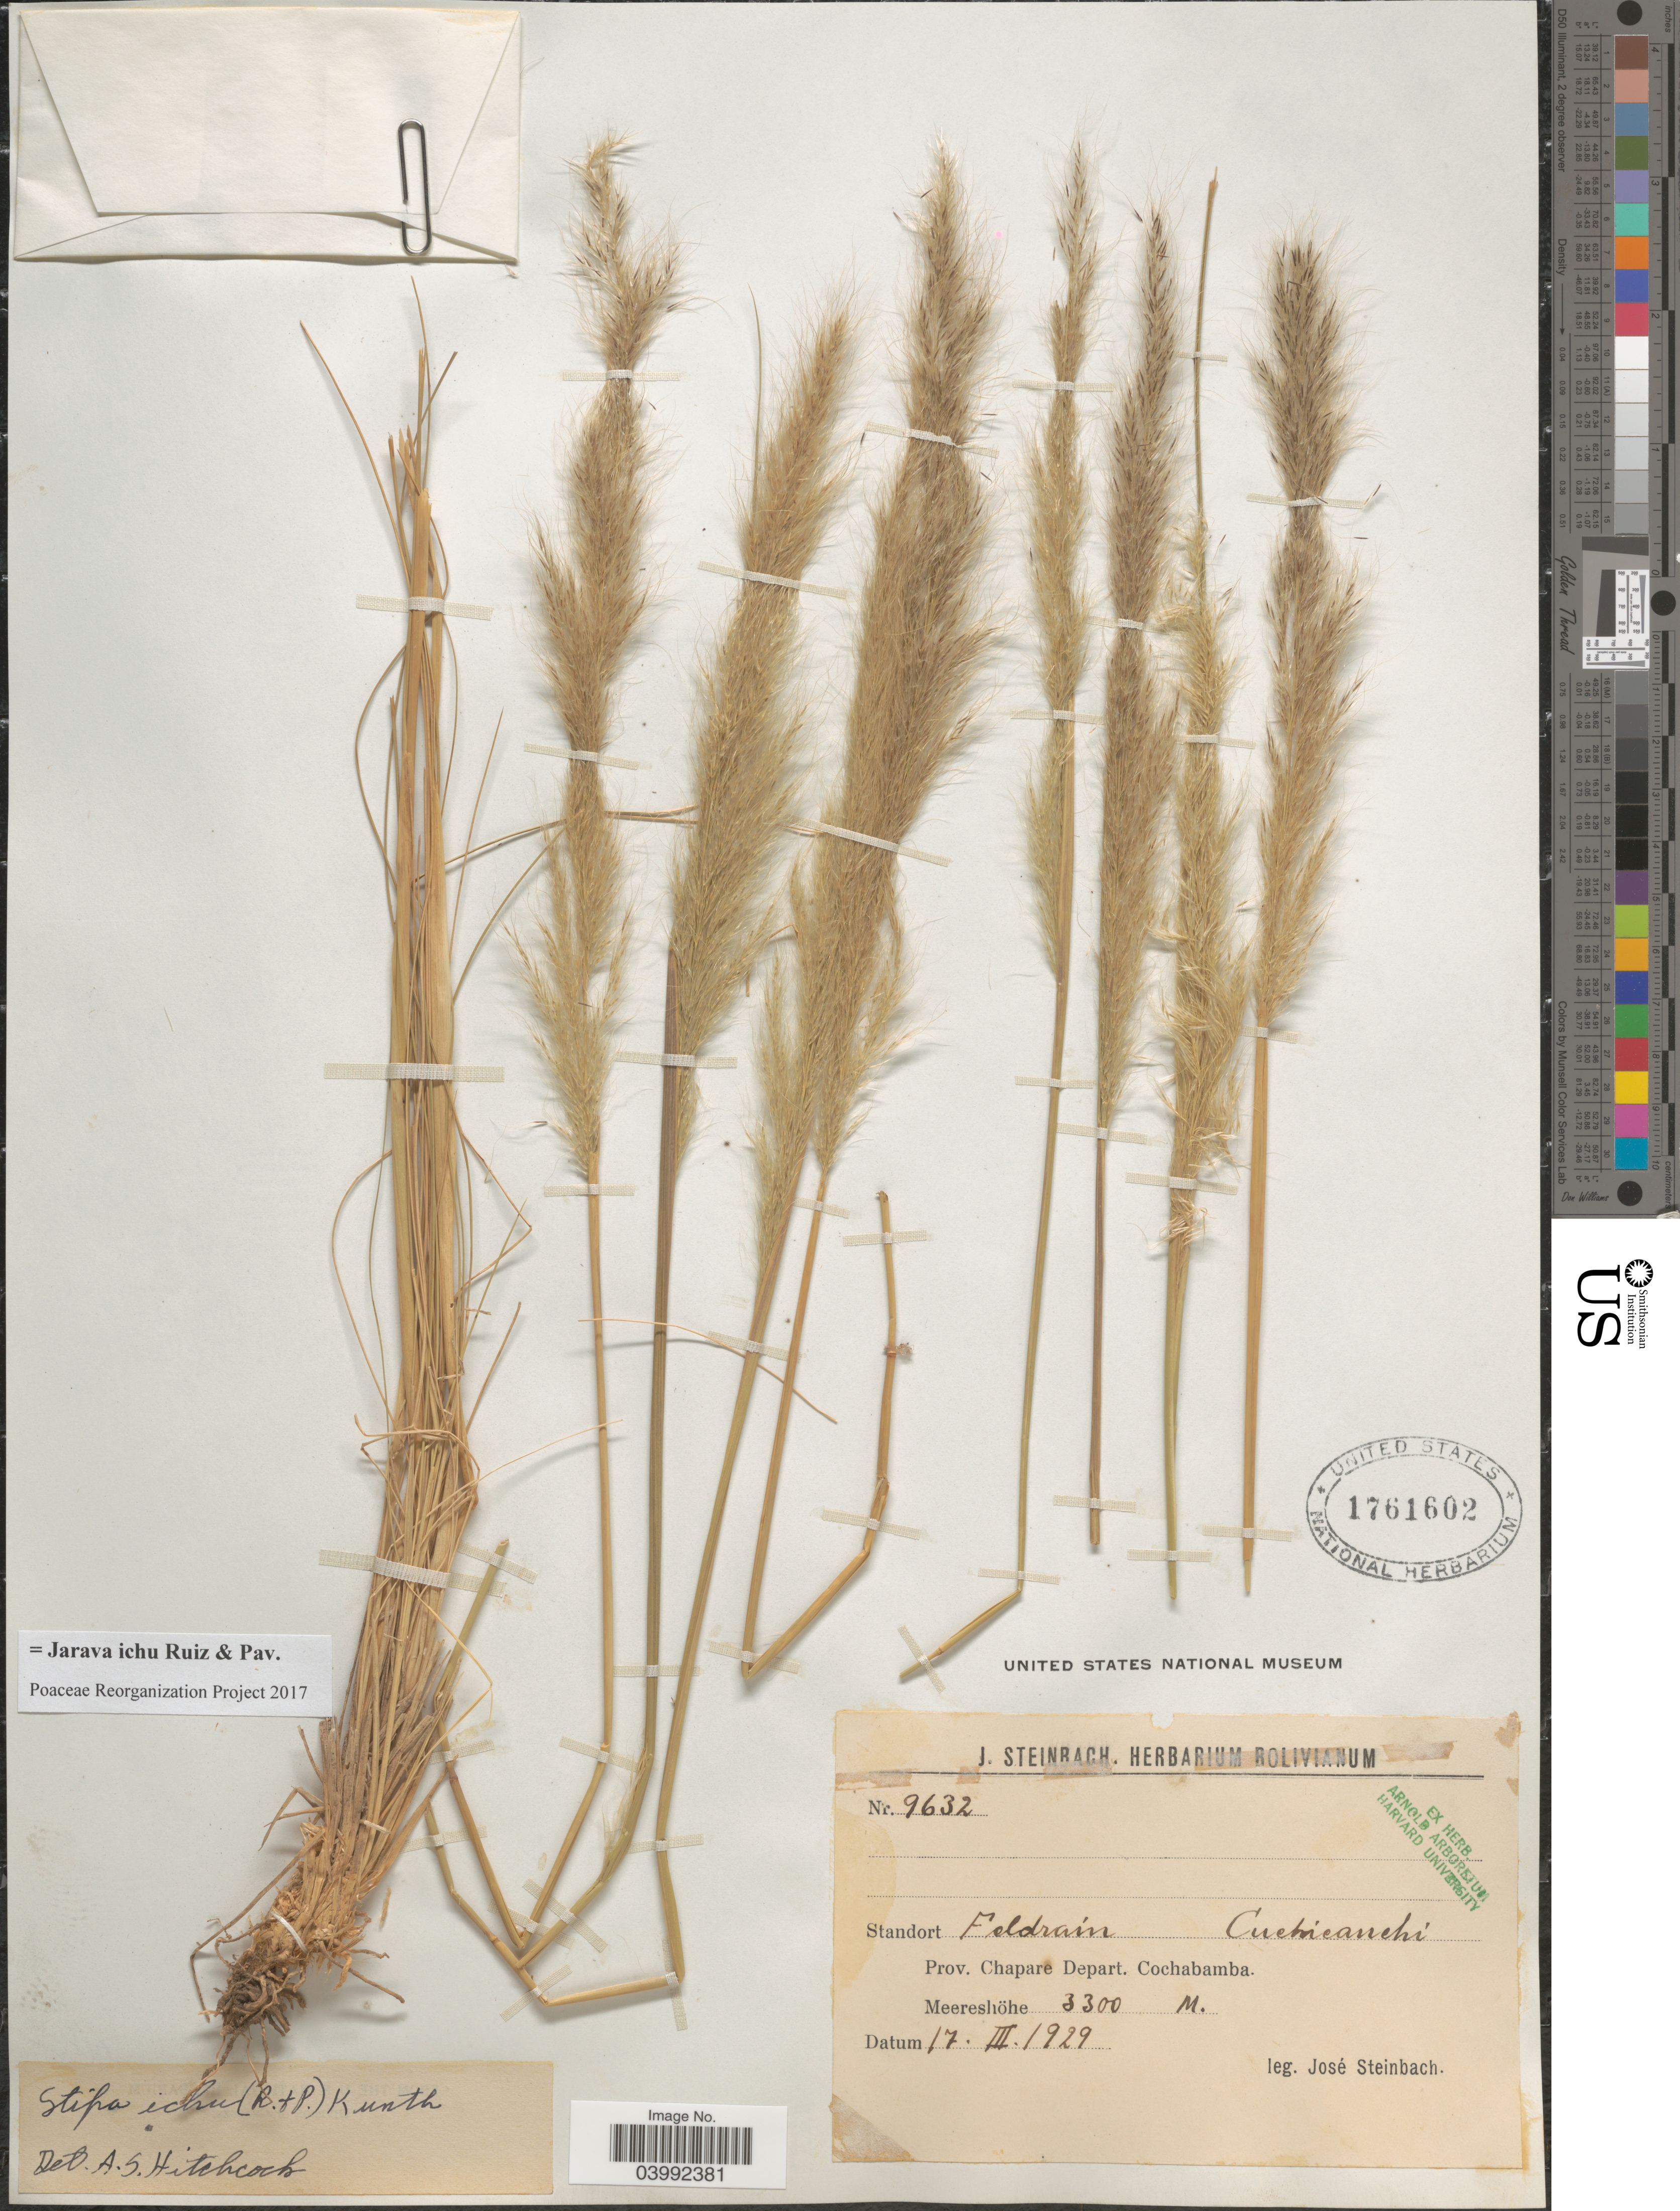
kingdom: Plantae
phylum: Tracheophyta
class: Liliopsida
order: Poales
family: Poaceae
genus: Jarava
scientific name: Jarava ichu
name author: Ruiz & Pav.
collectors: J. Steinbach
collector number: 9632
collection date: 1929-03-17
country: Bolivia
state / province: Cochabamba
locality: Standort Feldrain Cuchicanchi. Prov. Chapare Depart. Cochabamba.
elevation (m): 3300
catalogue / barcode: US 1761602